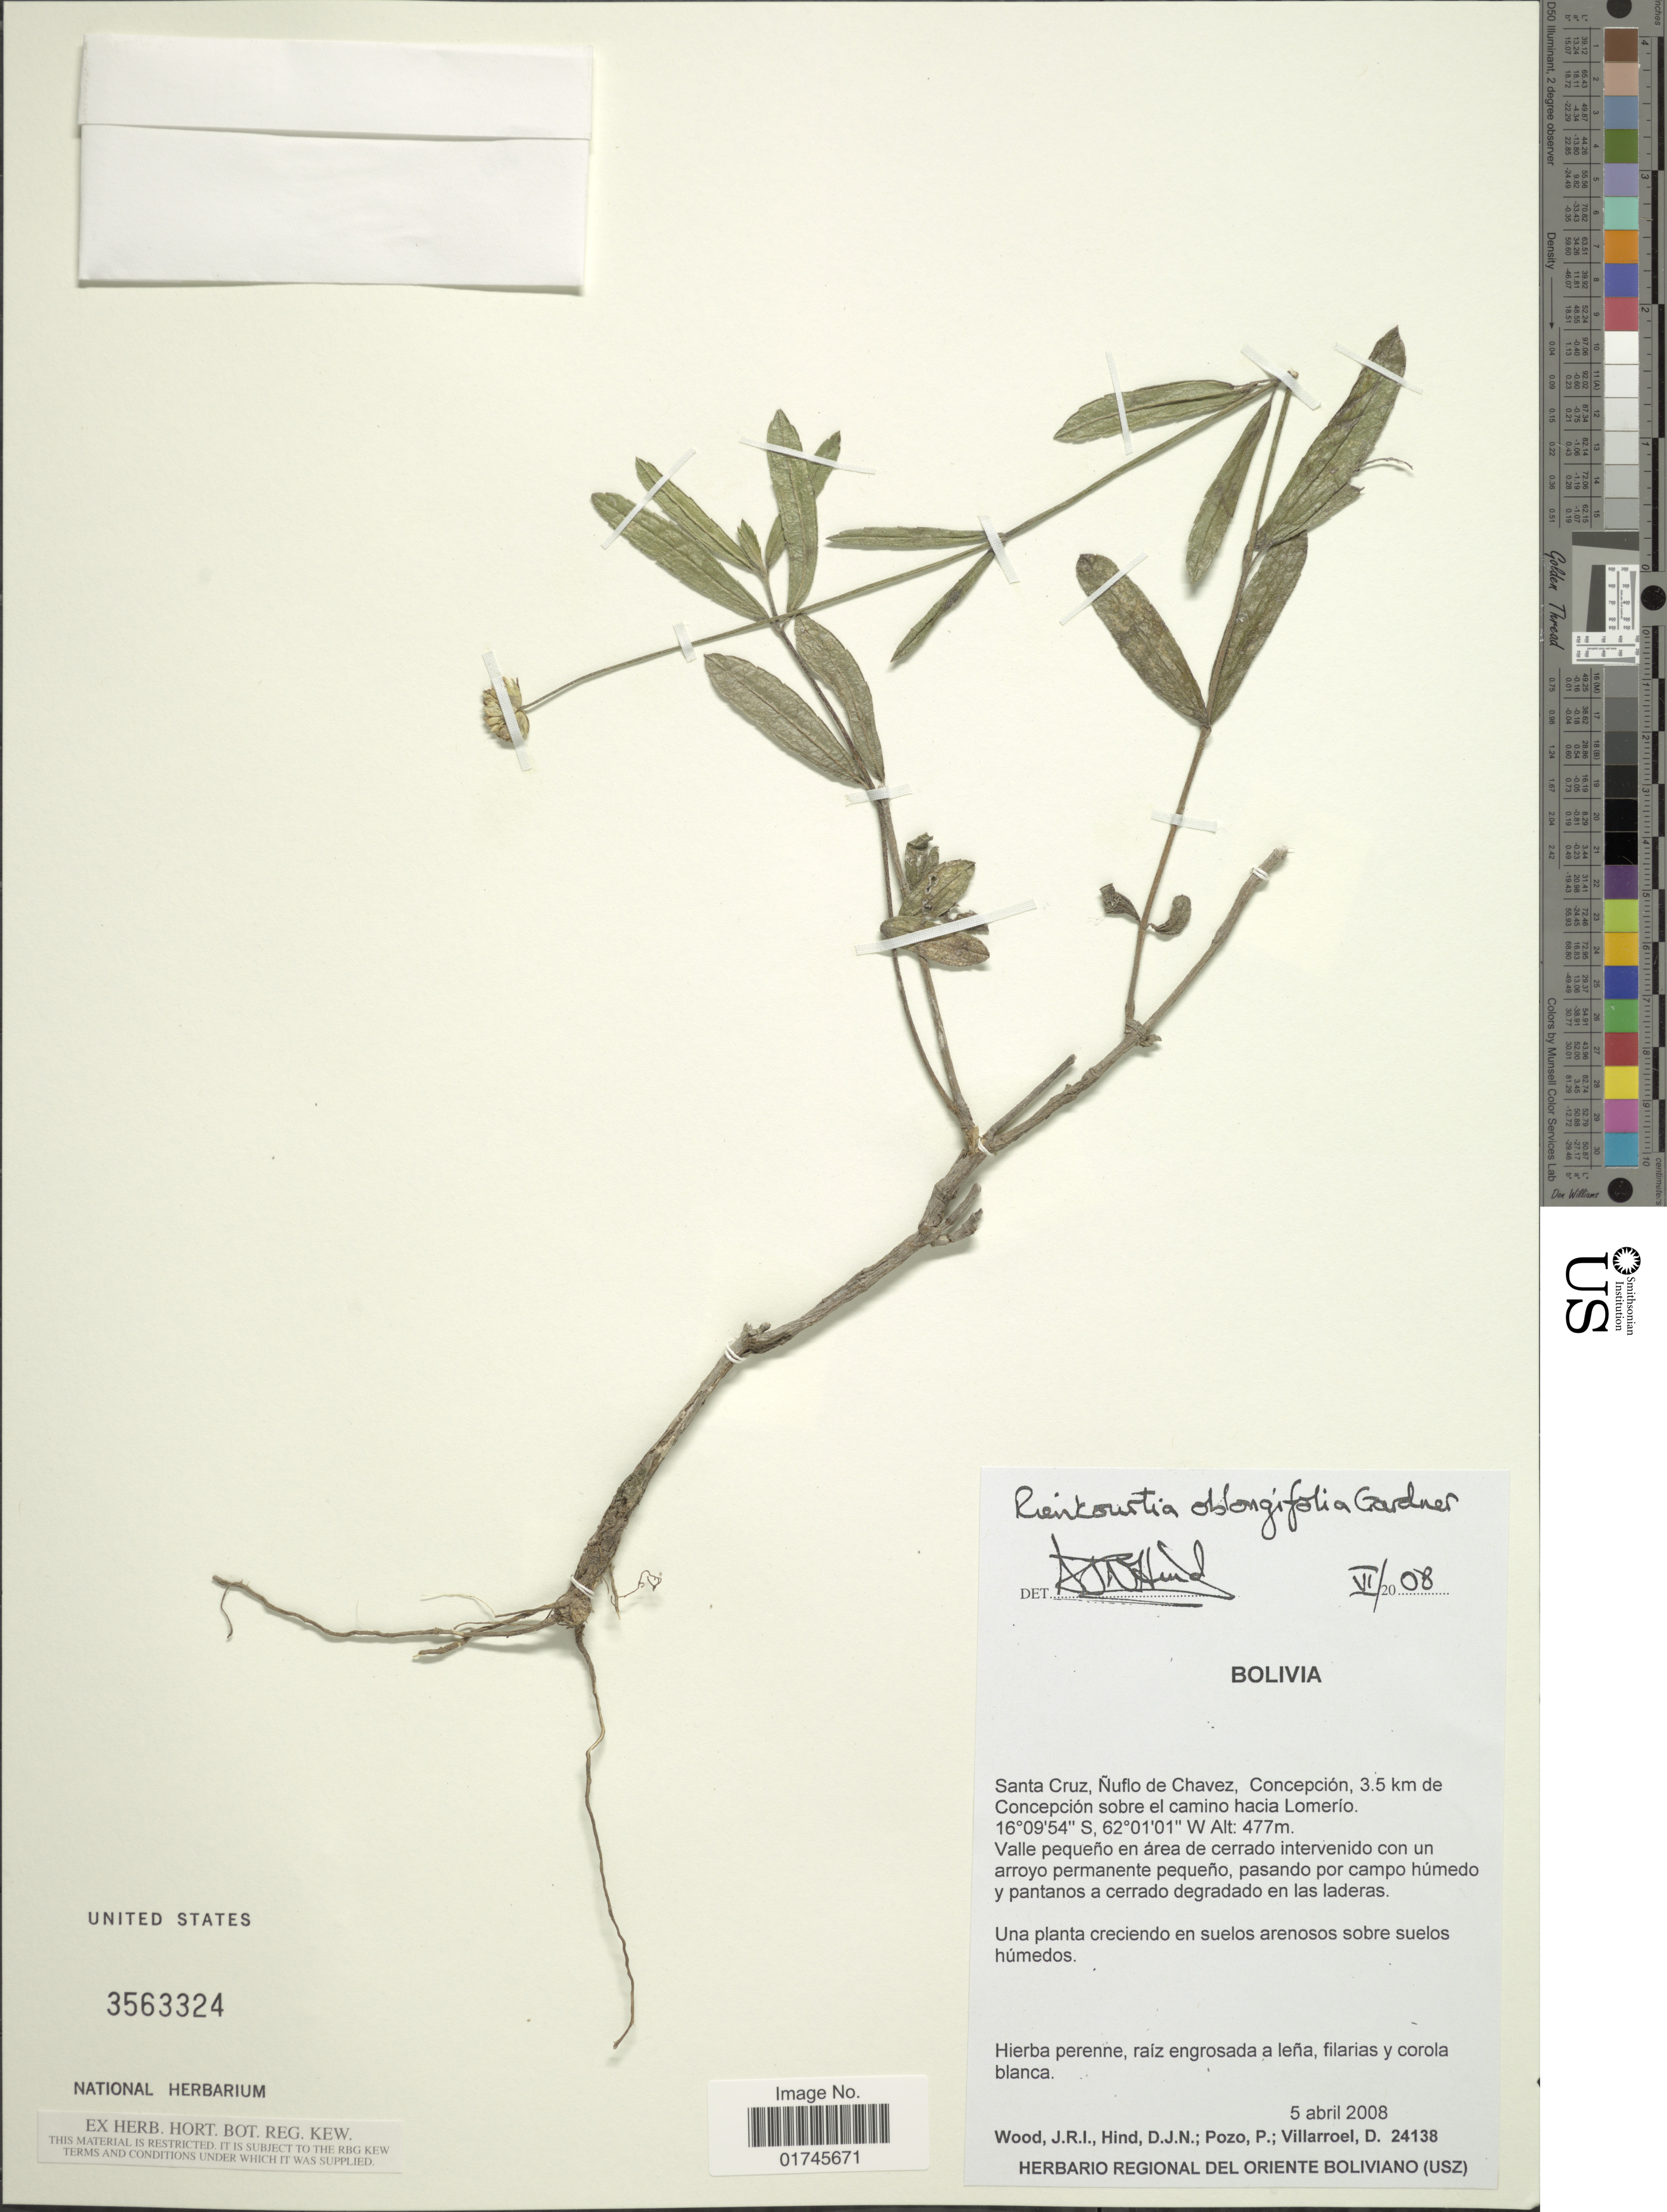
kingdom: Plantae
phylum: Tracheophyta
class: Magnoliopsida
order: Asterales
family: Asteraceae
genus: Riencourtia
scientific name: Riencourtia oblongifolia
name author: Gardner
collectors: J. R. I. Wood, D. J. N. Hind, P. Pozo & D. Villarroel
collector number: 24138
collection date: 2008-04-05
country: Bolivia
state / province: Santa Cruz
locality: Santa Cruz. Nuflo de Chavez. Concepcion, 7 km de Concepcion sobre el camino hacia Lomerio.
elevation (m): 477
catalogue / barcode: US 3563324